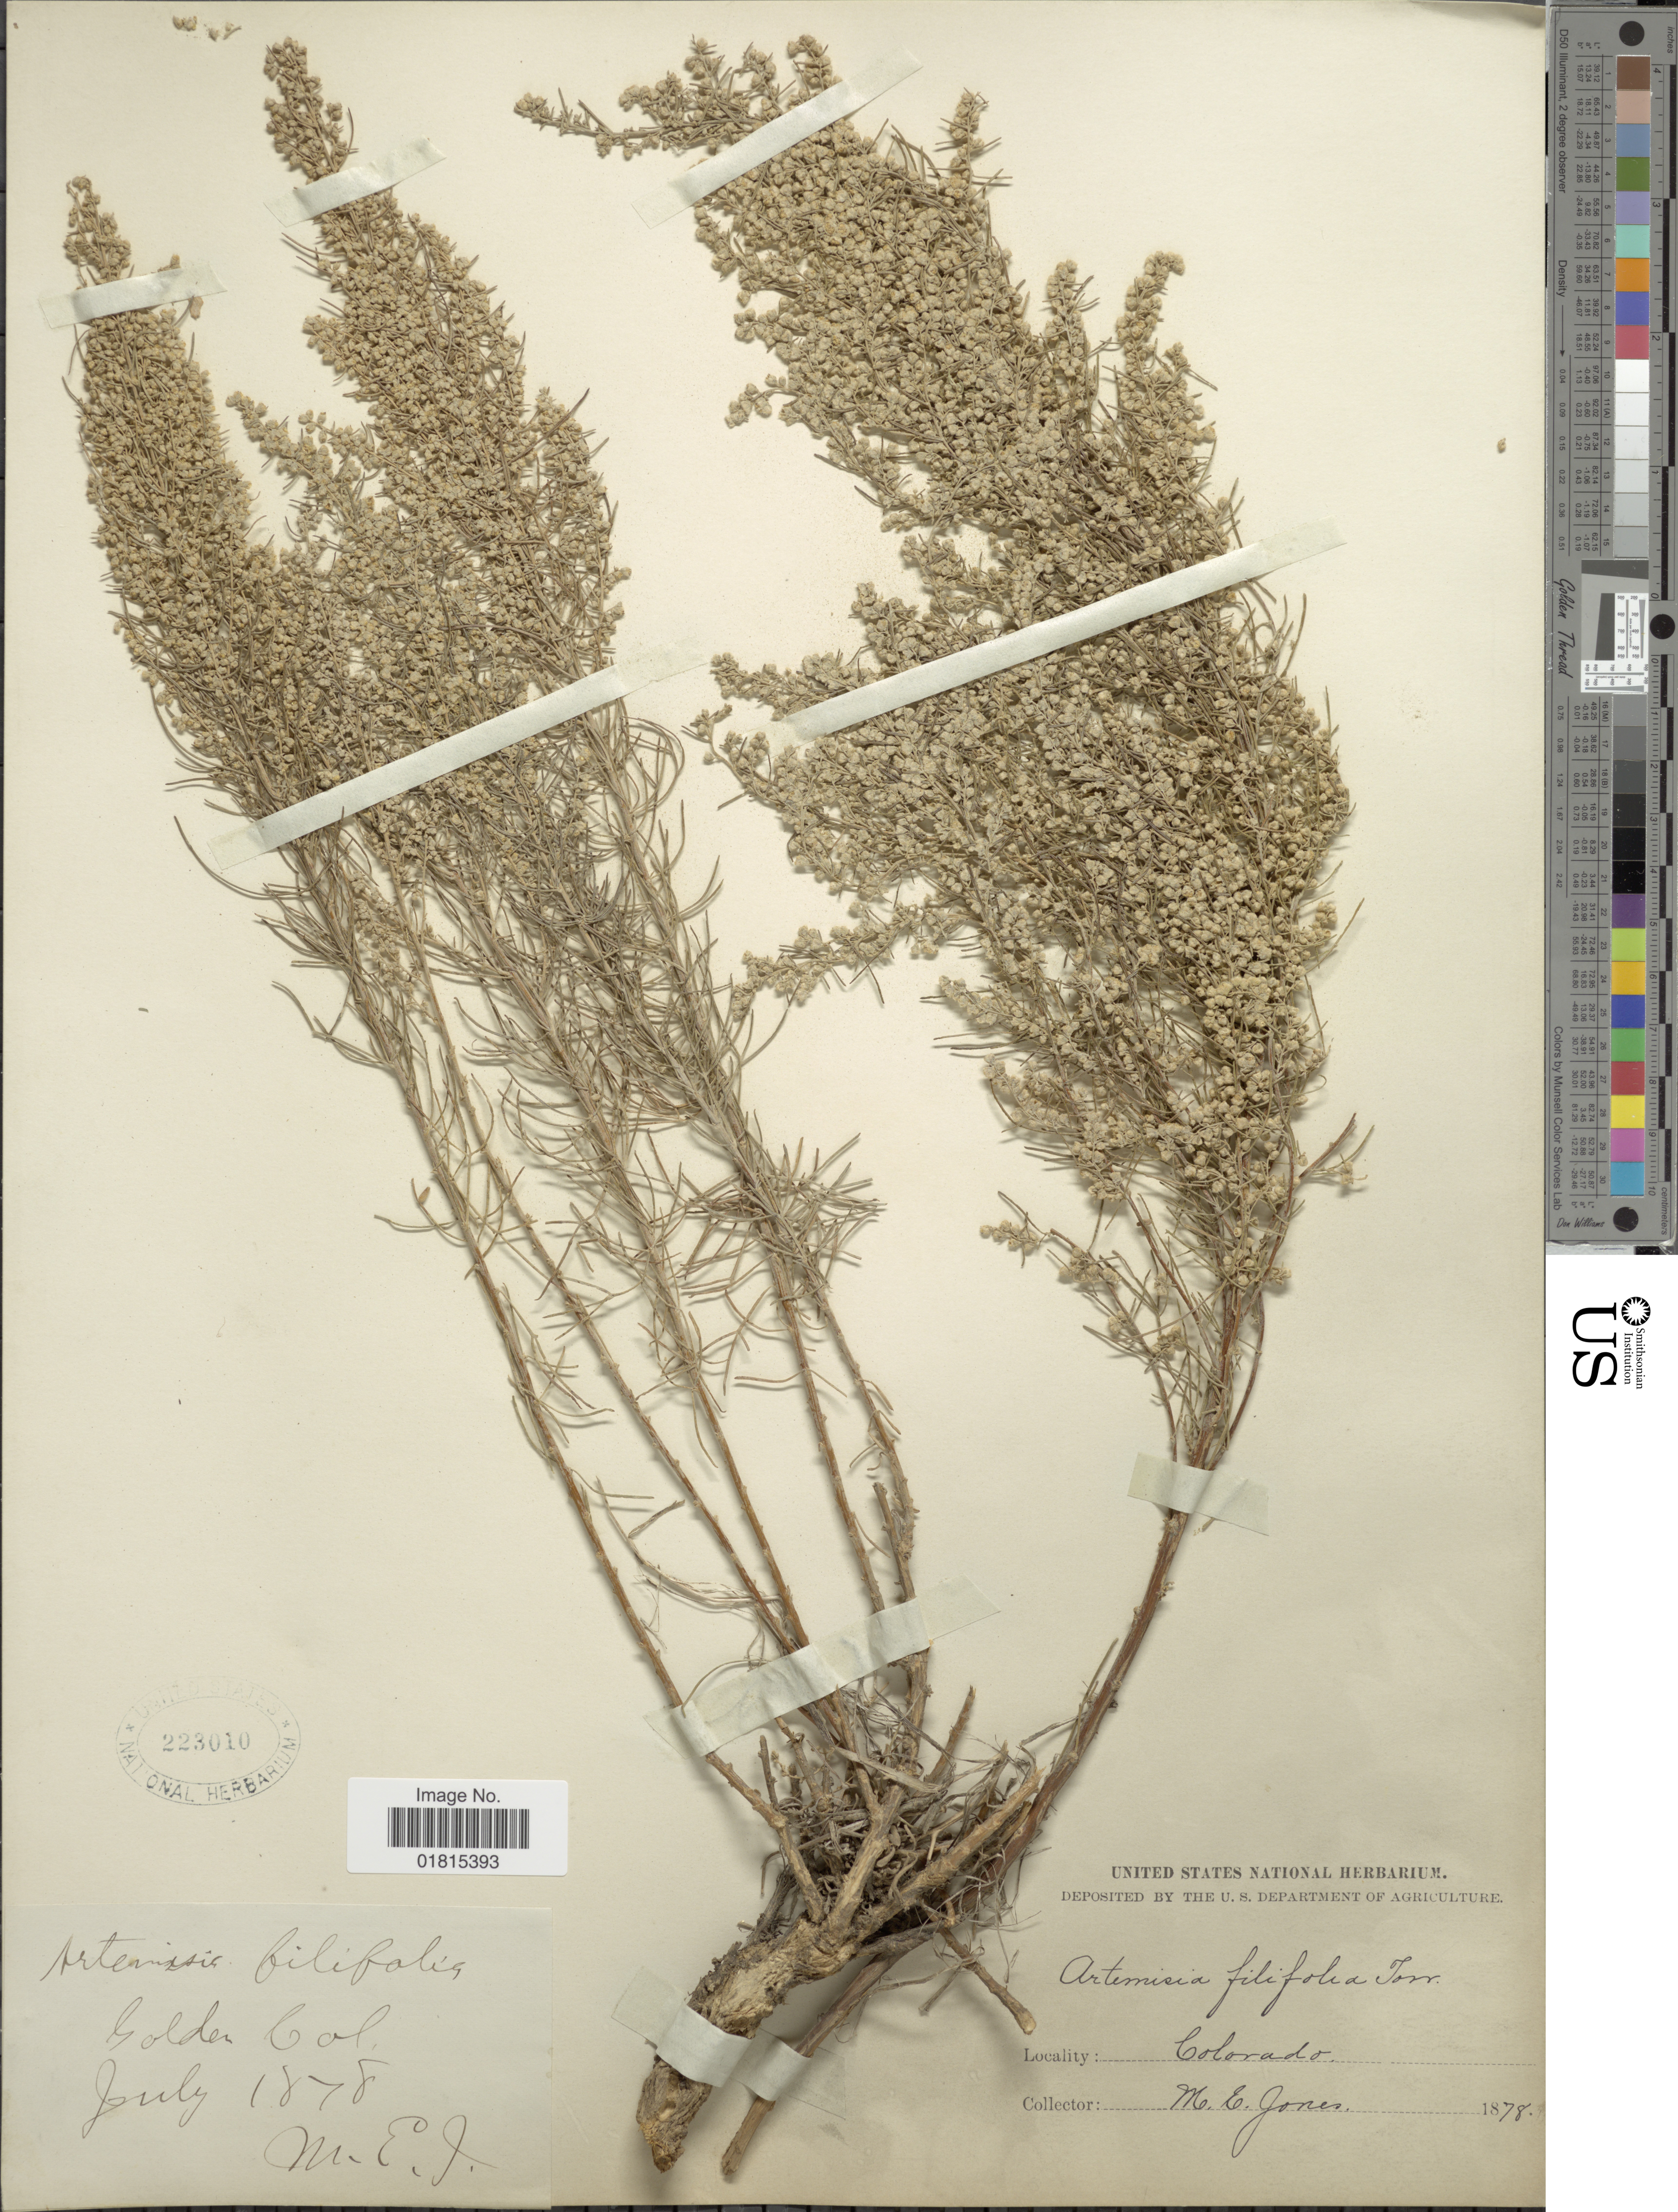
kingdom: Plantae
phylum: Tracheophyta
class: Magnoliopsida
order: Asterales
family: Asteraceae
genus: Artemisia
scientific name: Artemisia filifolia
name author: Torr.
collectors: M. E. Jones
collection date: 1878-07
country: United States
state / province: Colorado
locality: Golden, Col.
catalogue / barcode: US 223010